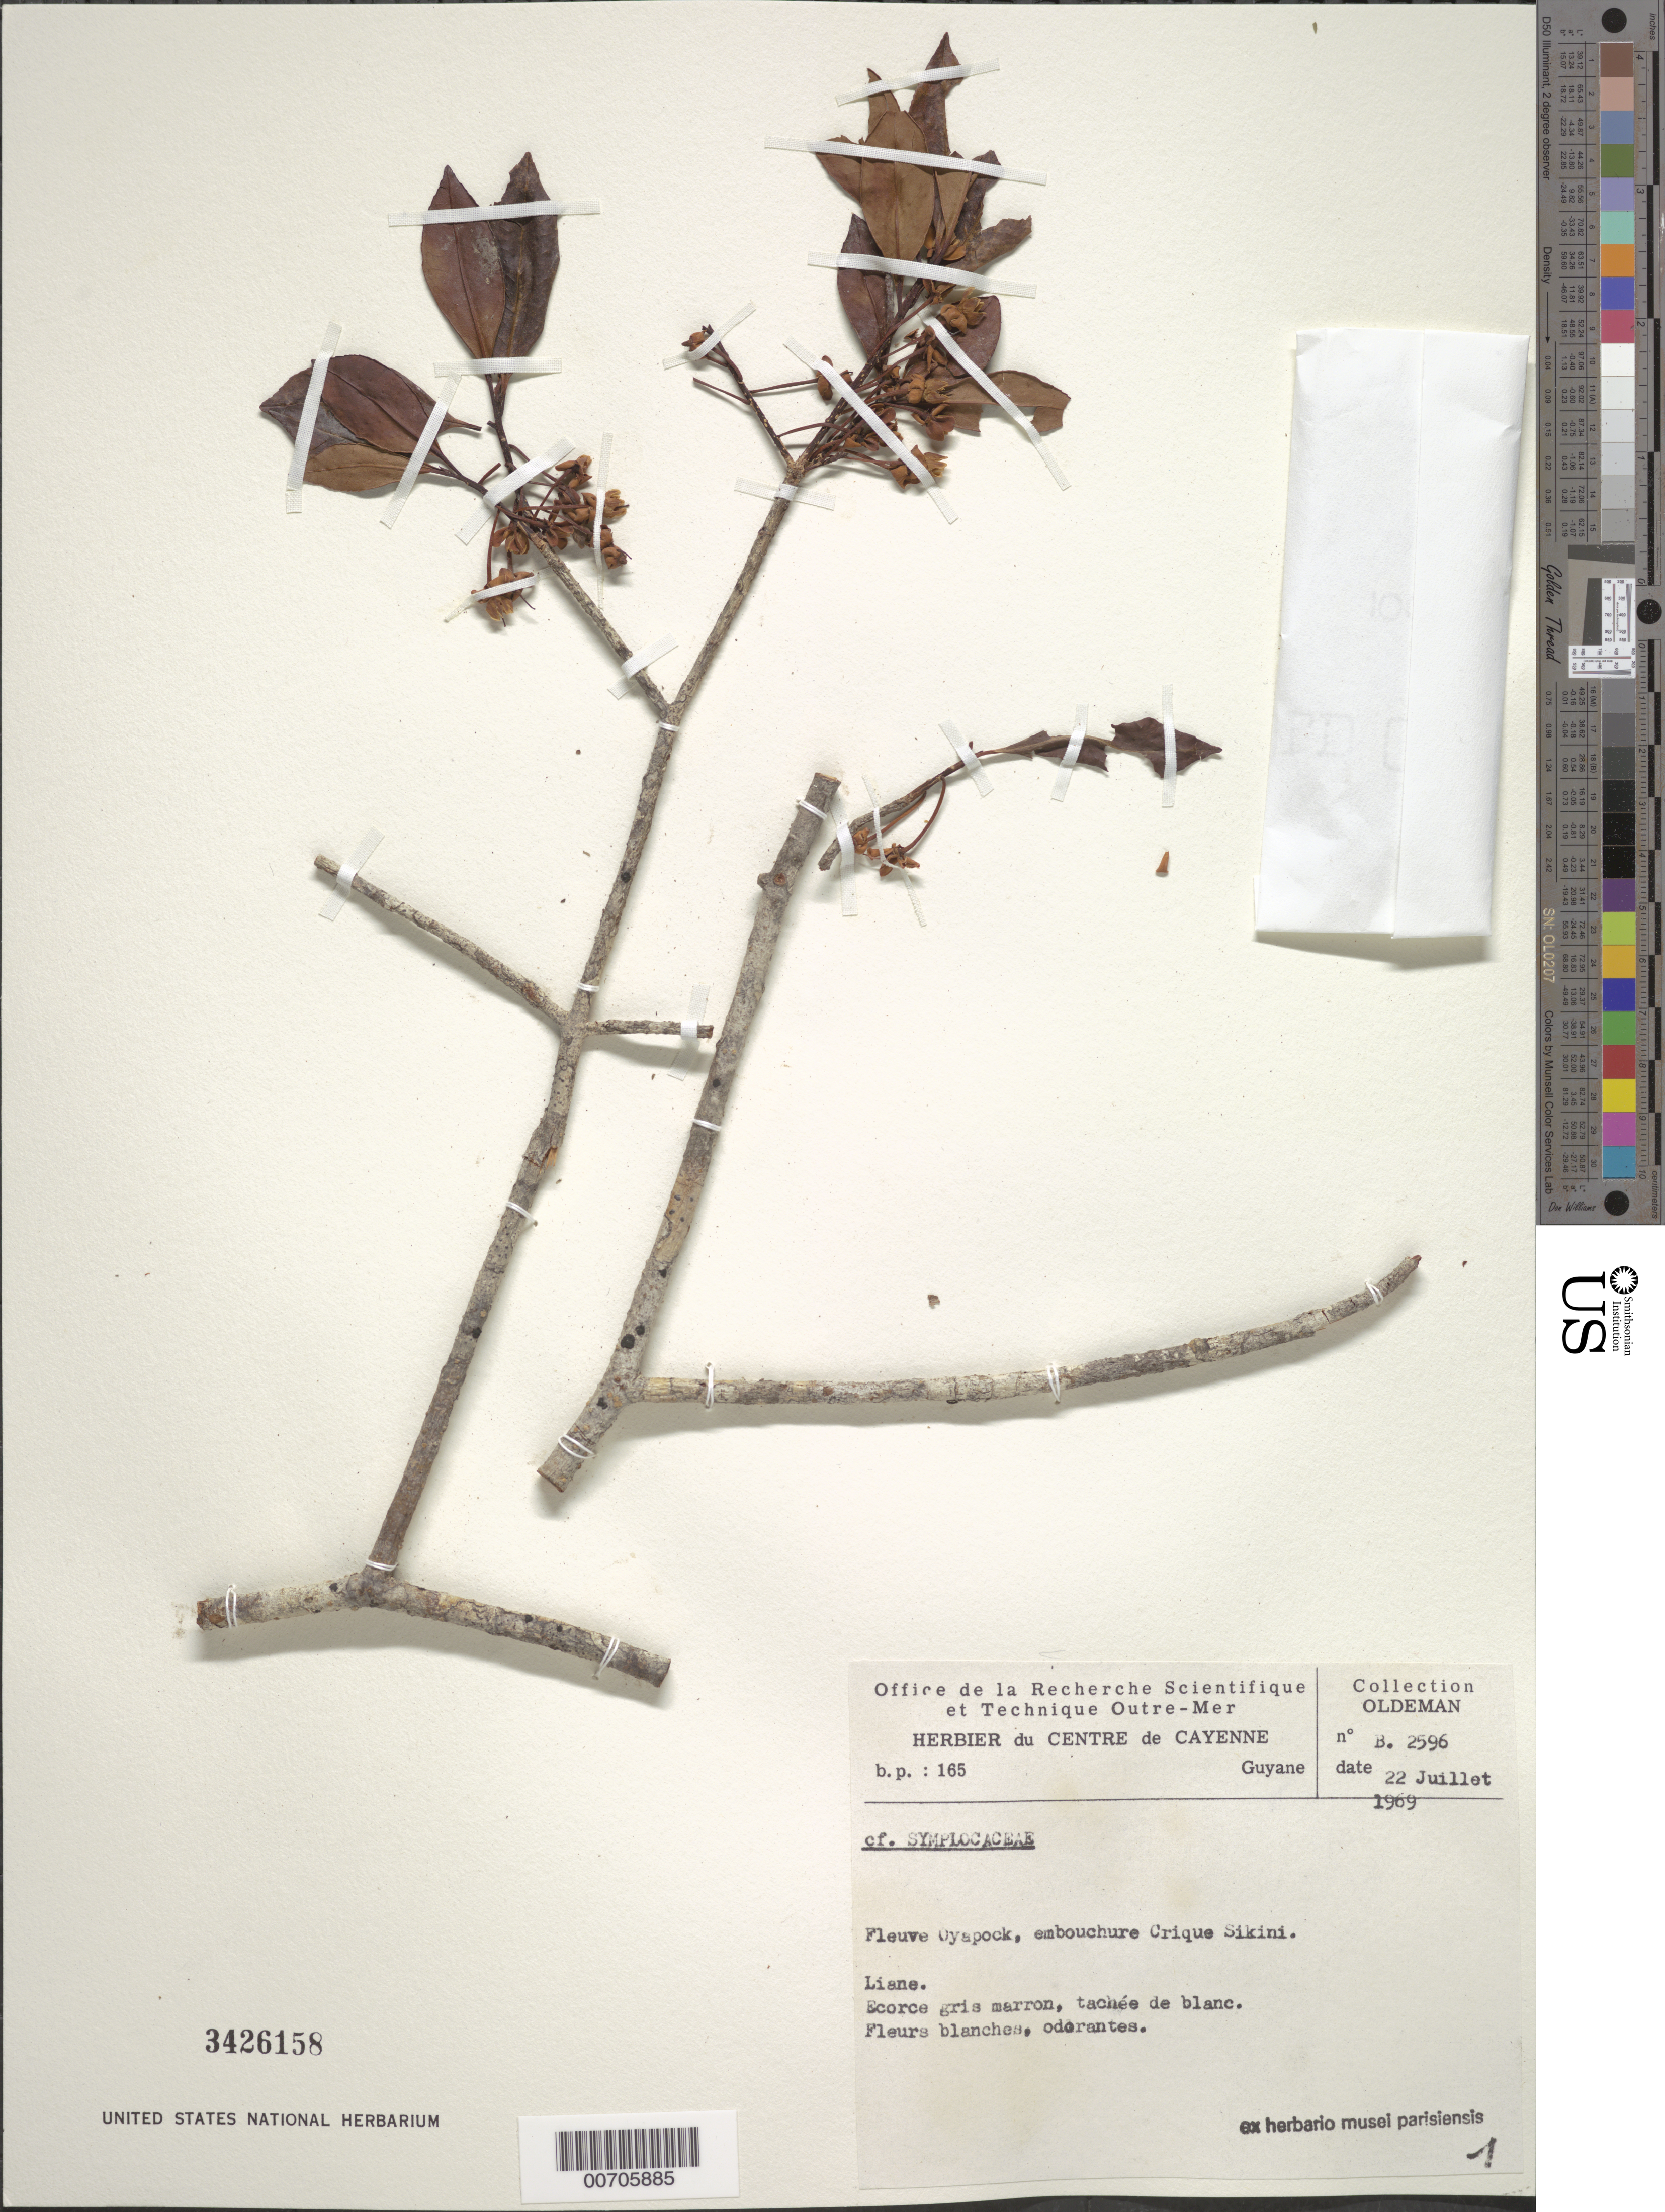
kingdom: Plantae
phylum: Tracheophyta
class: Magnoliopsida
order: Ericales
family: Theaceae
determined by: Anderson, W. R., (MICH), University of Michigan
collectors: R. Oldeman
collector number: B 2596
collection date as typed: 22-Jul-69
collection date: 1969-07-22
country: French Guiana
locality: Fleuve Oyapock, Crique Sikini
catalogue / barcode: US 3426158